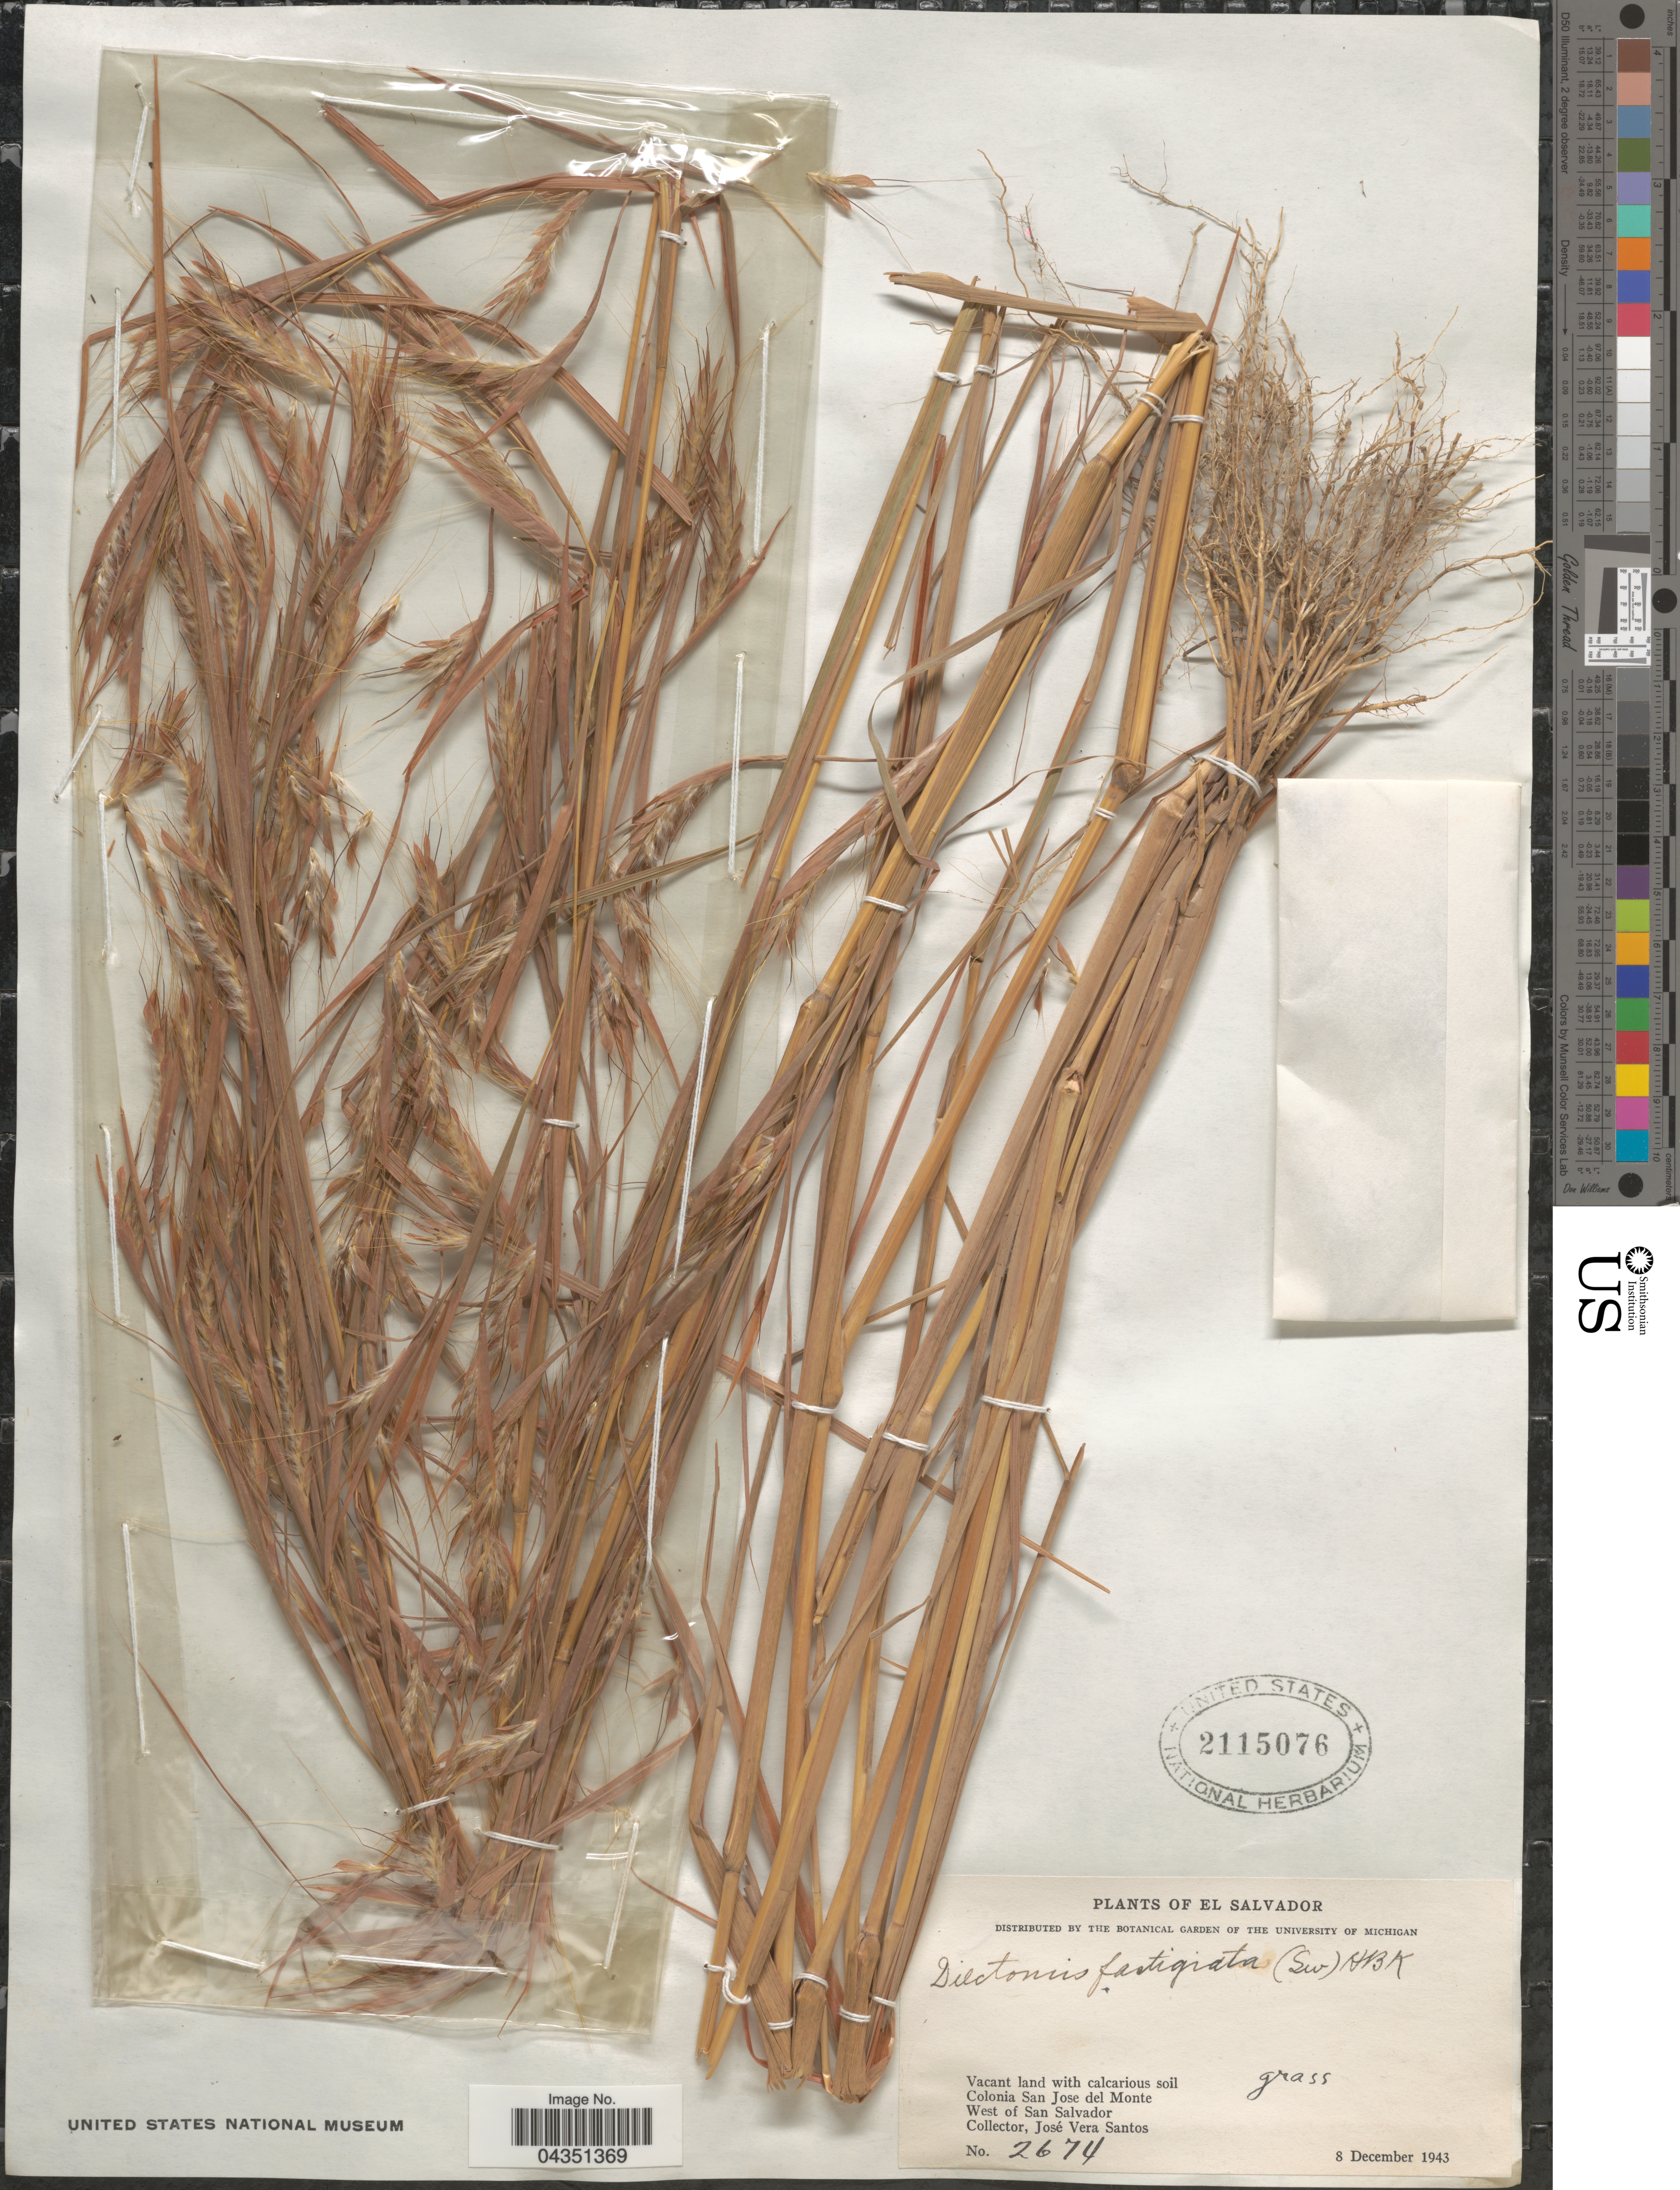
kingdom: Plantae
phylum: Tracheophyta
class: Liliopsida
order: Poales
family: Poaceae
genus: Diectomis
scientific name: Diectomis fastigiata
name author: (Sw.) P. Beauv.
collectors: J. V. Santos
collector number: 2674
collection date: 1943-12-08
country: El Salvador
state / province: San Salvador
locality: Colonia San Jose del Monte. West of San Salvador.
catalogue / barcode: US 2115076